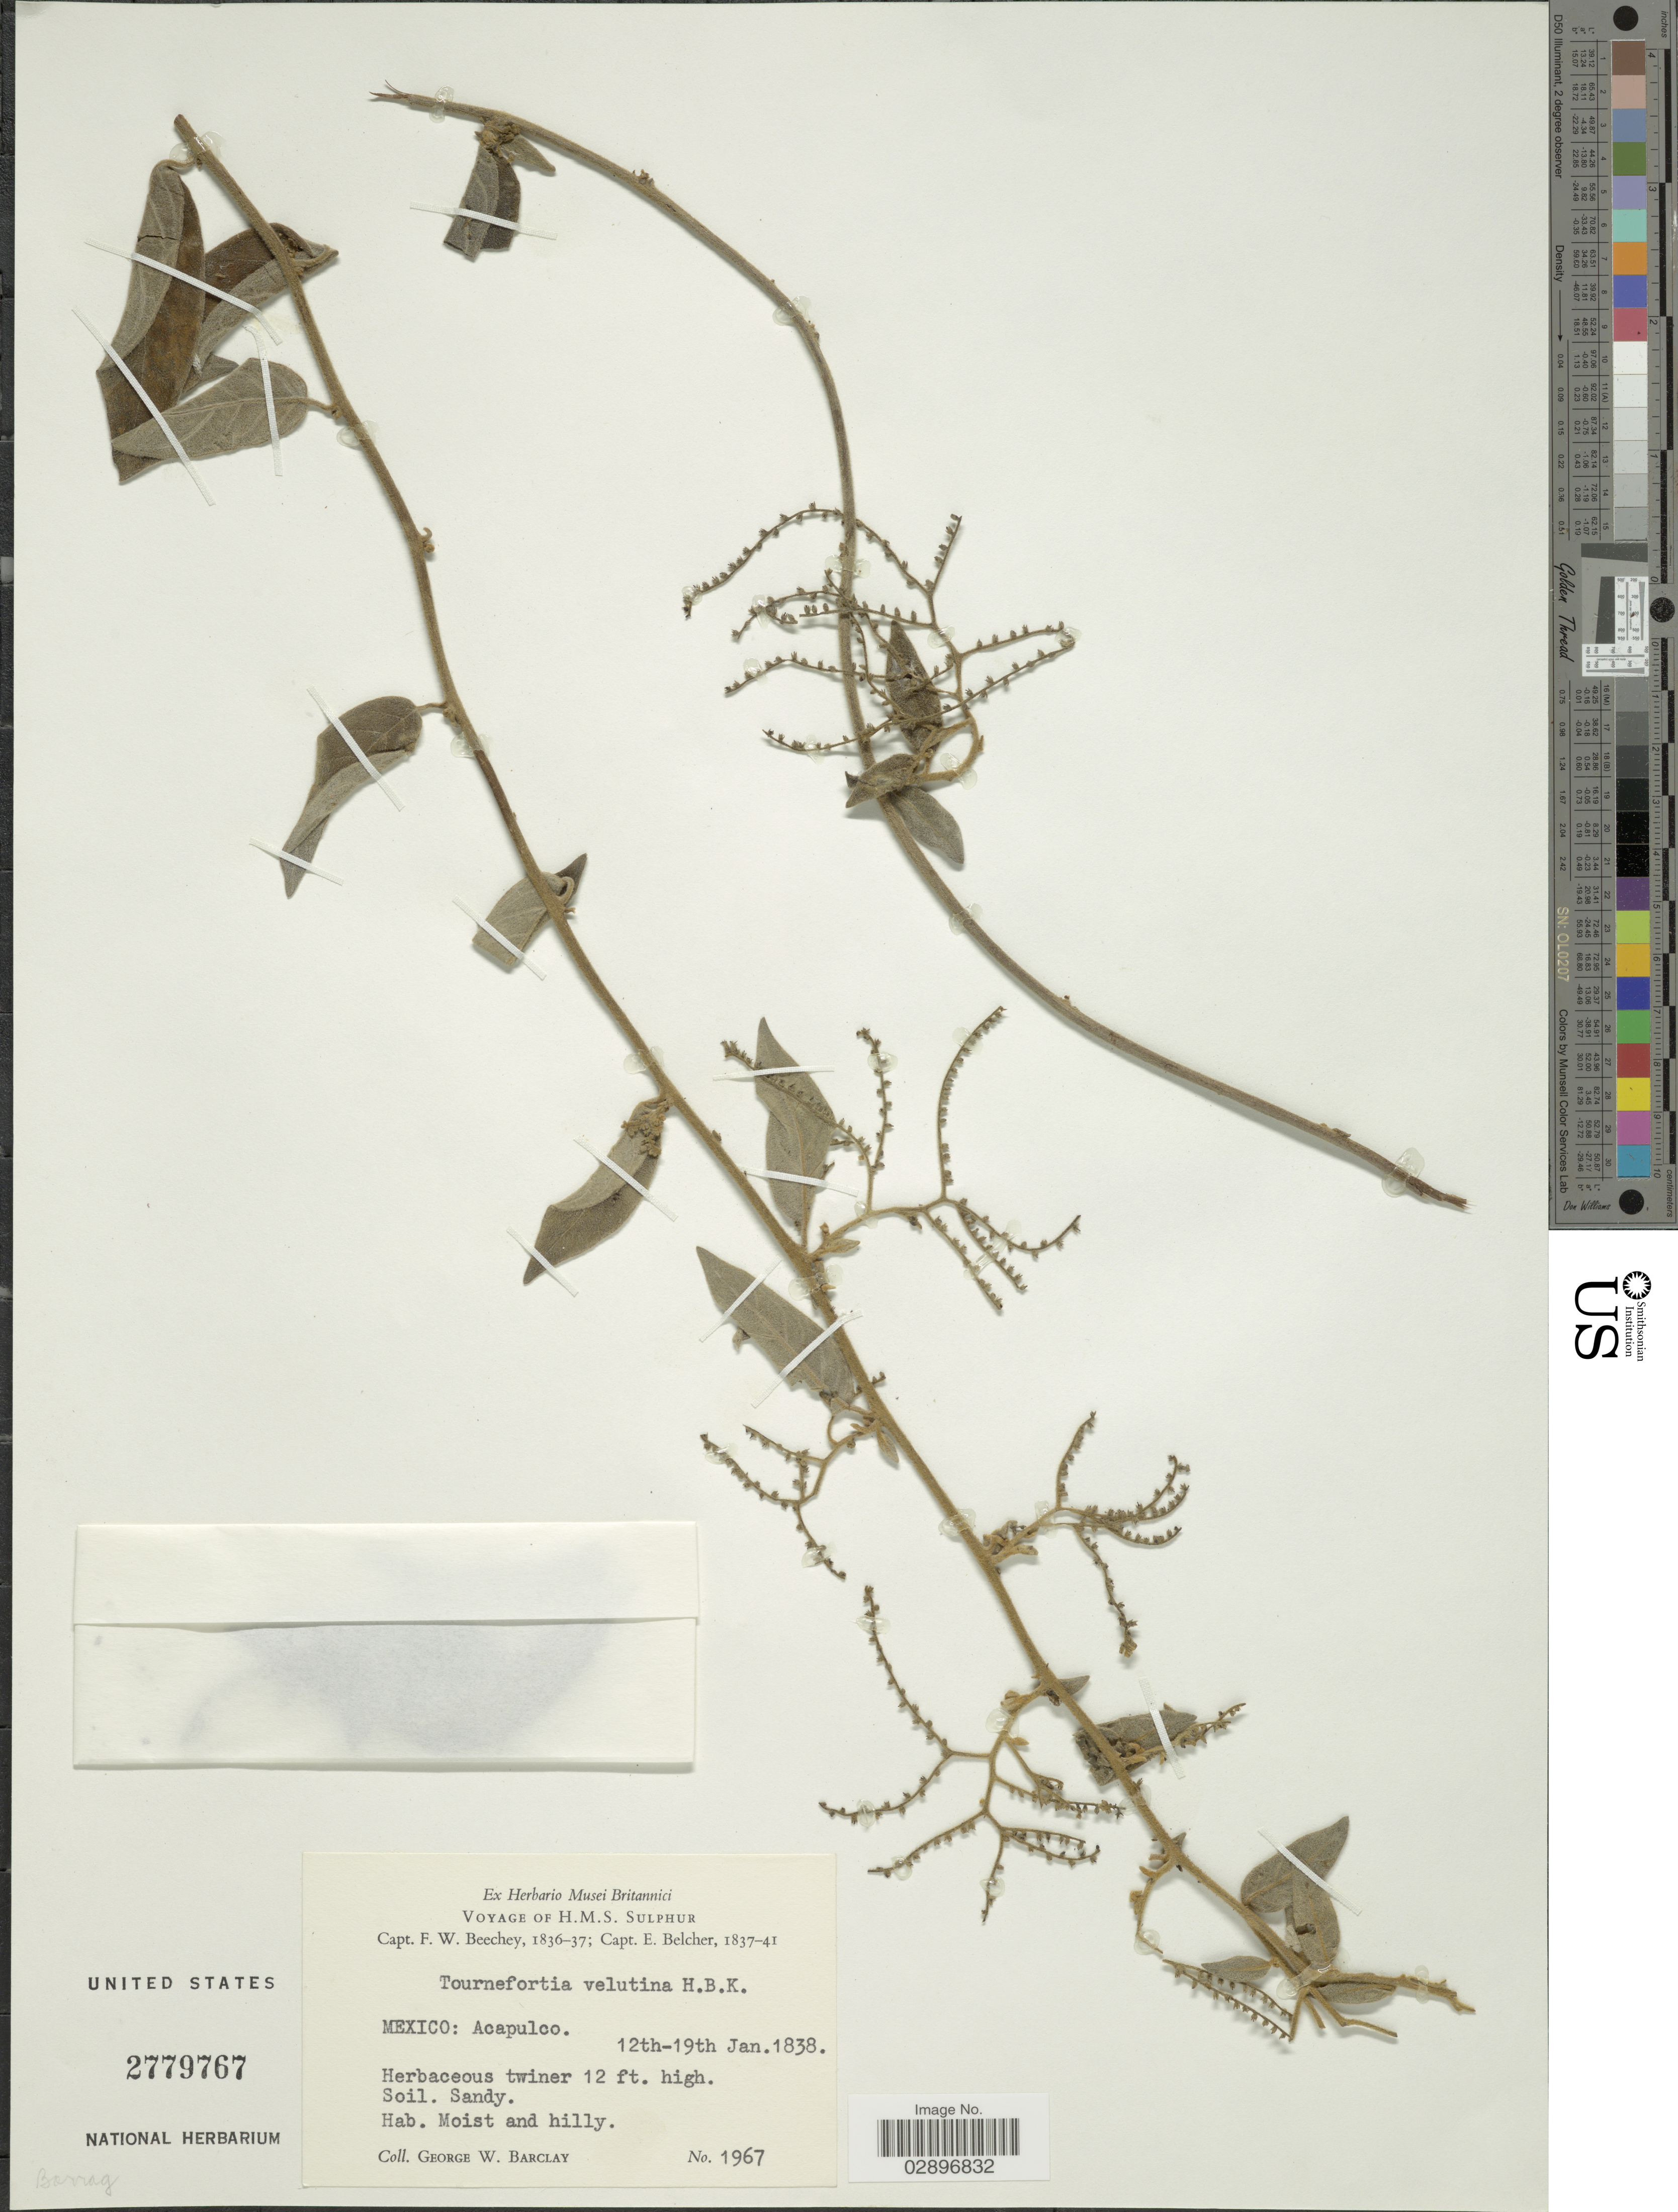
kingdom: Plantae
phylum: Tracheophyta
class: Magnoliopsida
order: Boraginales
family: Heliotropiaceae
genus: Tournefortia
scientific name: Tournefortia velutina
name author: Kunth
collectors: G. W. Barclay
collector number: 1967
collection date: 1838-01-12/1838-01-19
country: Mexico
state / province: Guerrero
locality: Acapulco.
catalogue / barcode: US 2779767